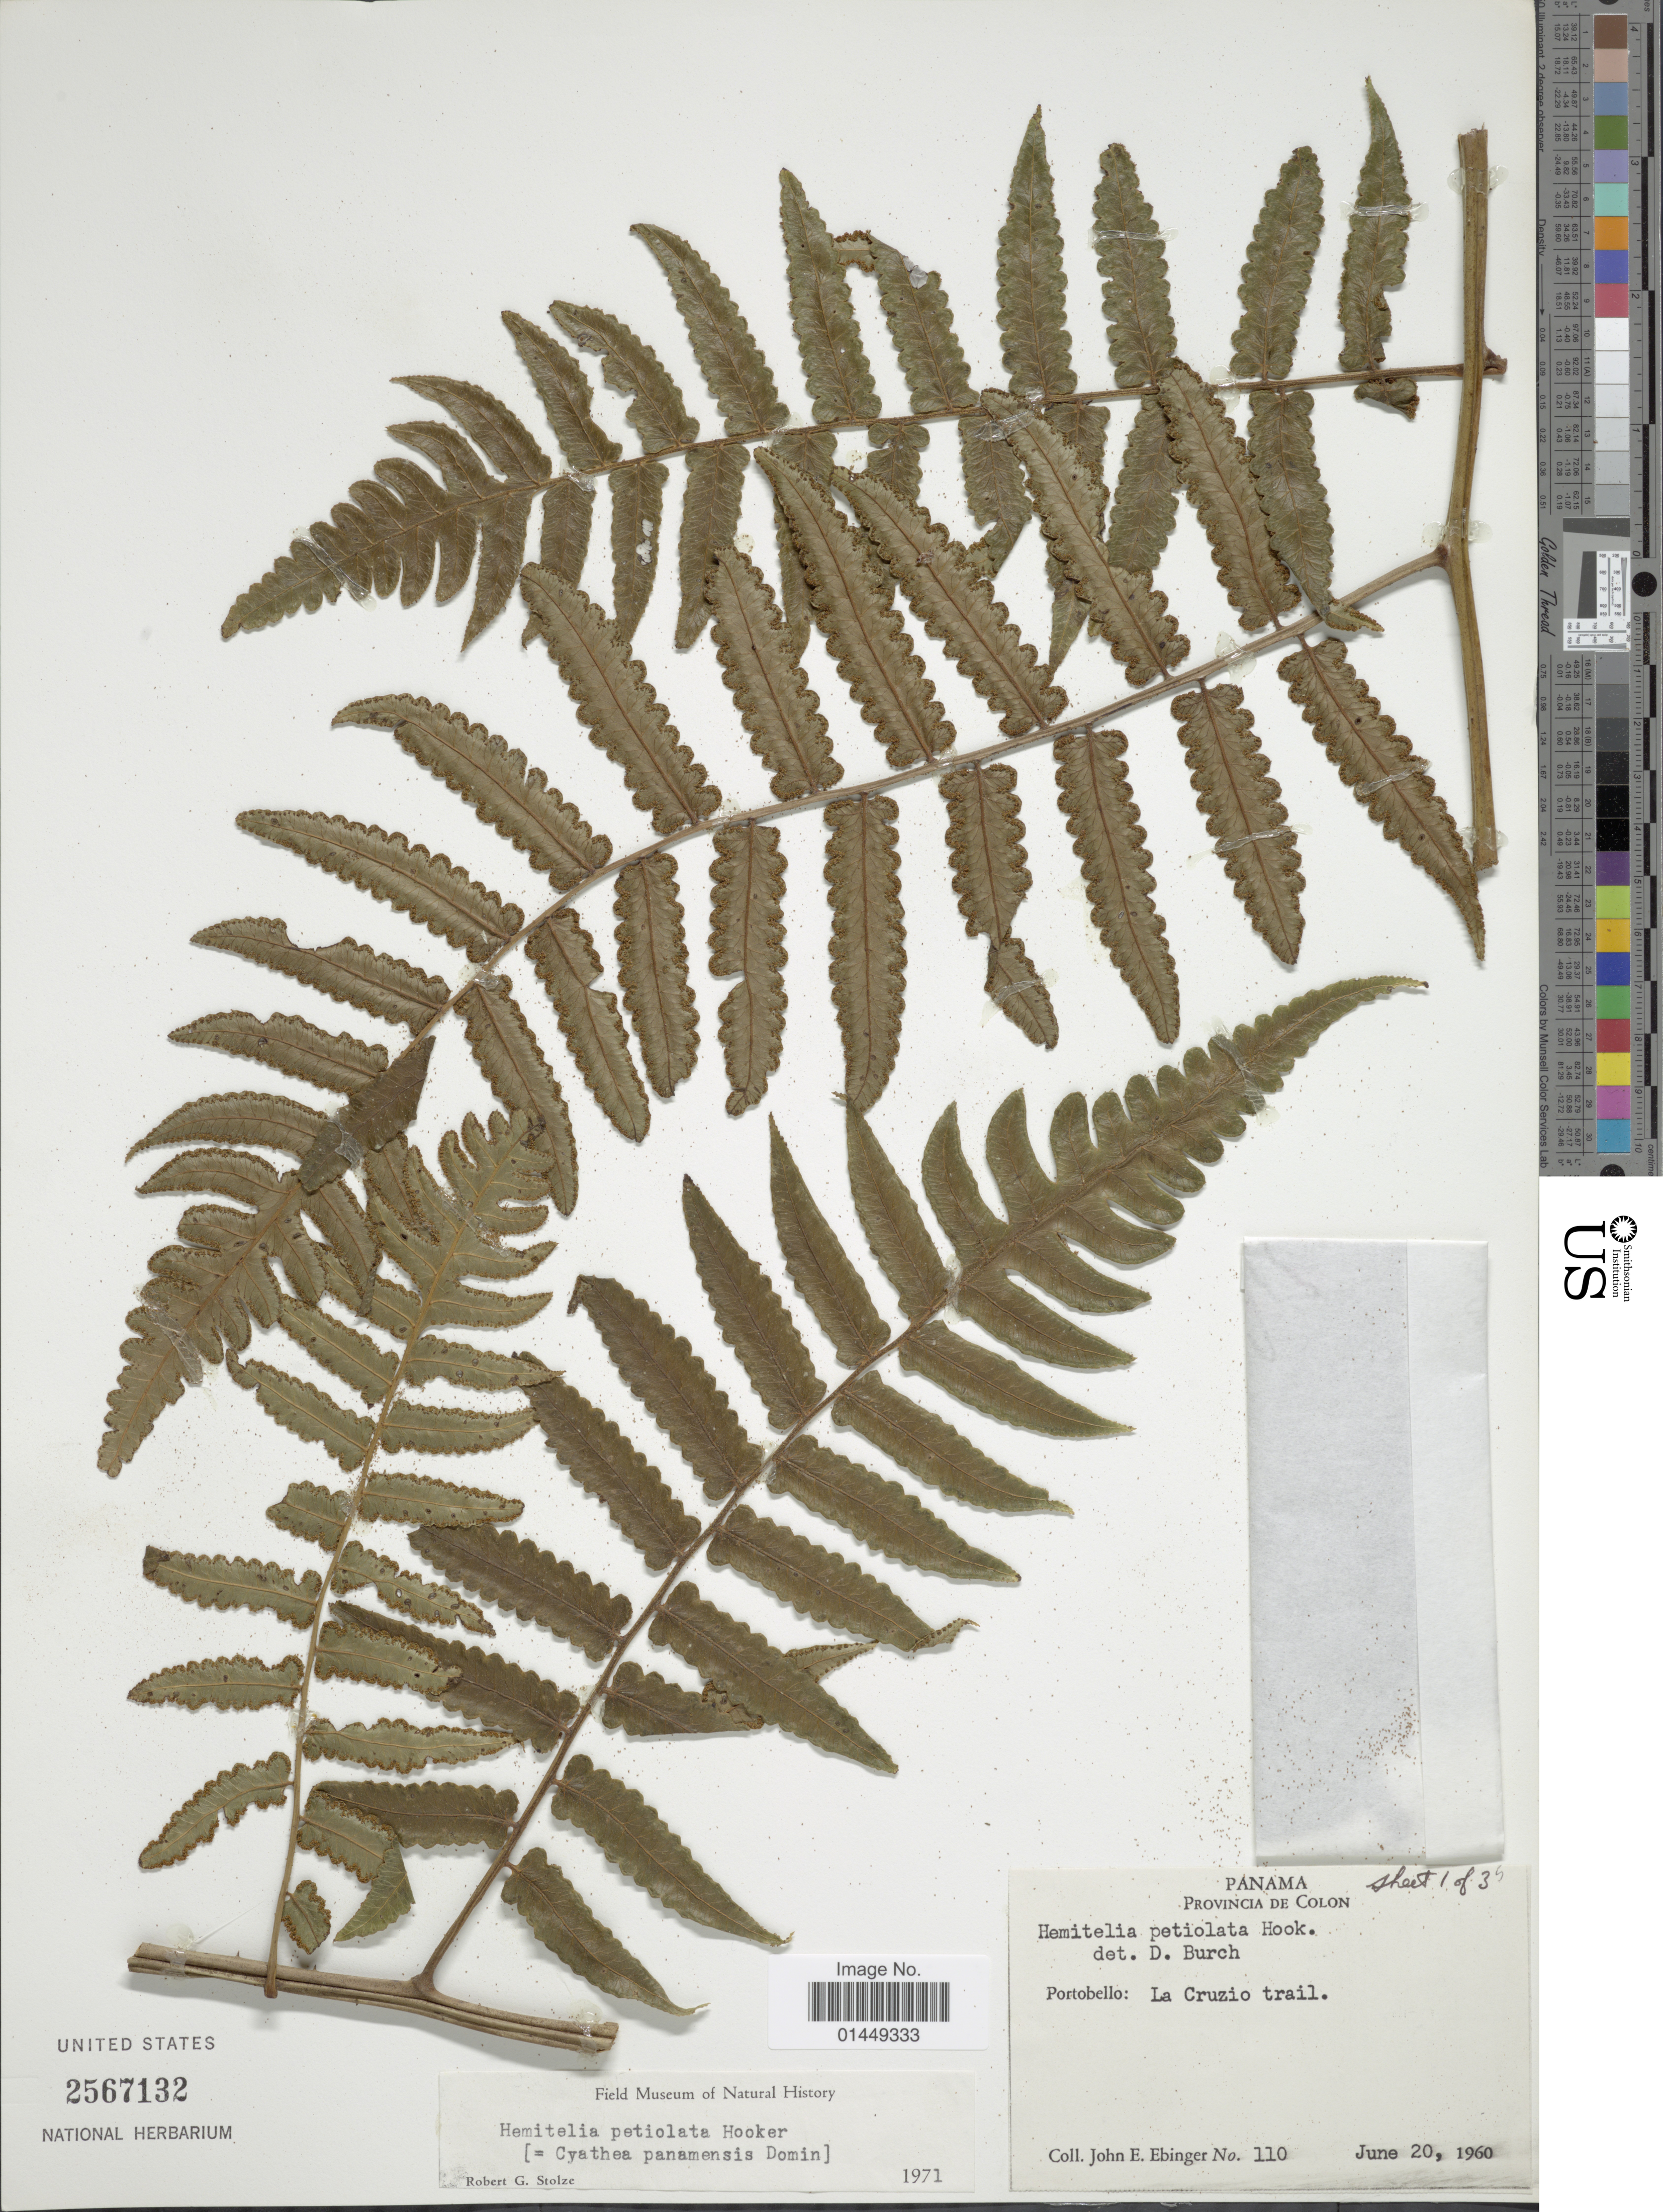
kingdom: Plantae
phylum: Tracheophyta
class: Polypodiopsida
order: Cyatheales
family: Cyatheaceae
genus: Cyathea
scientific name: Cyathea petiolata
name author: (Hook.) R.M. Tryon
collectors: J. Ebinger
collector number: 110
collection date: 1960-06-20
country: Panama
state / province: Colón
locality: Provincia de Colon. Portobello: La Cruzio trail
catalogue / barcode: US 2567132